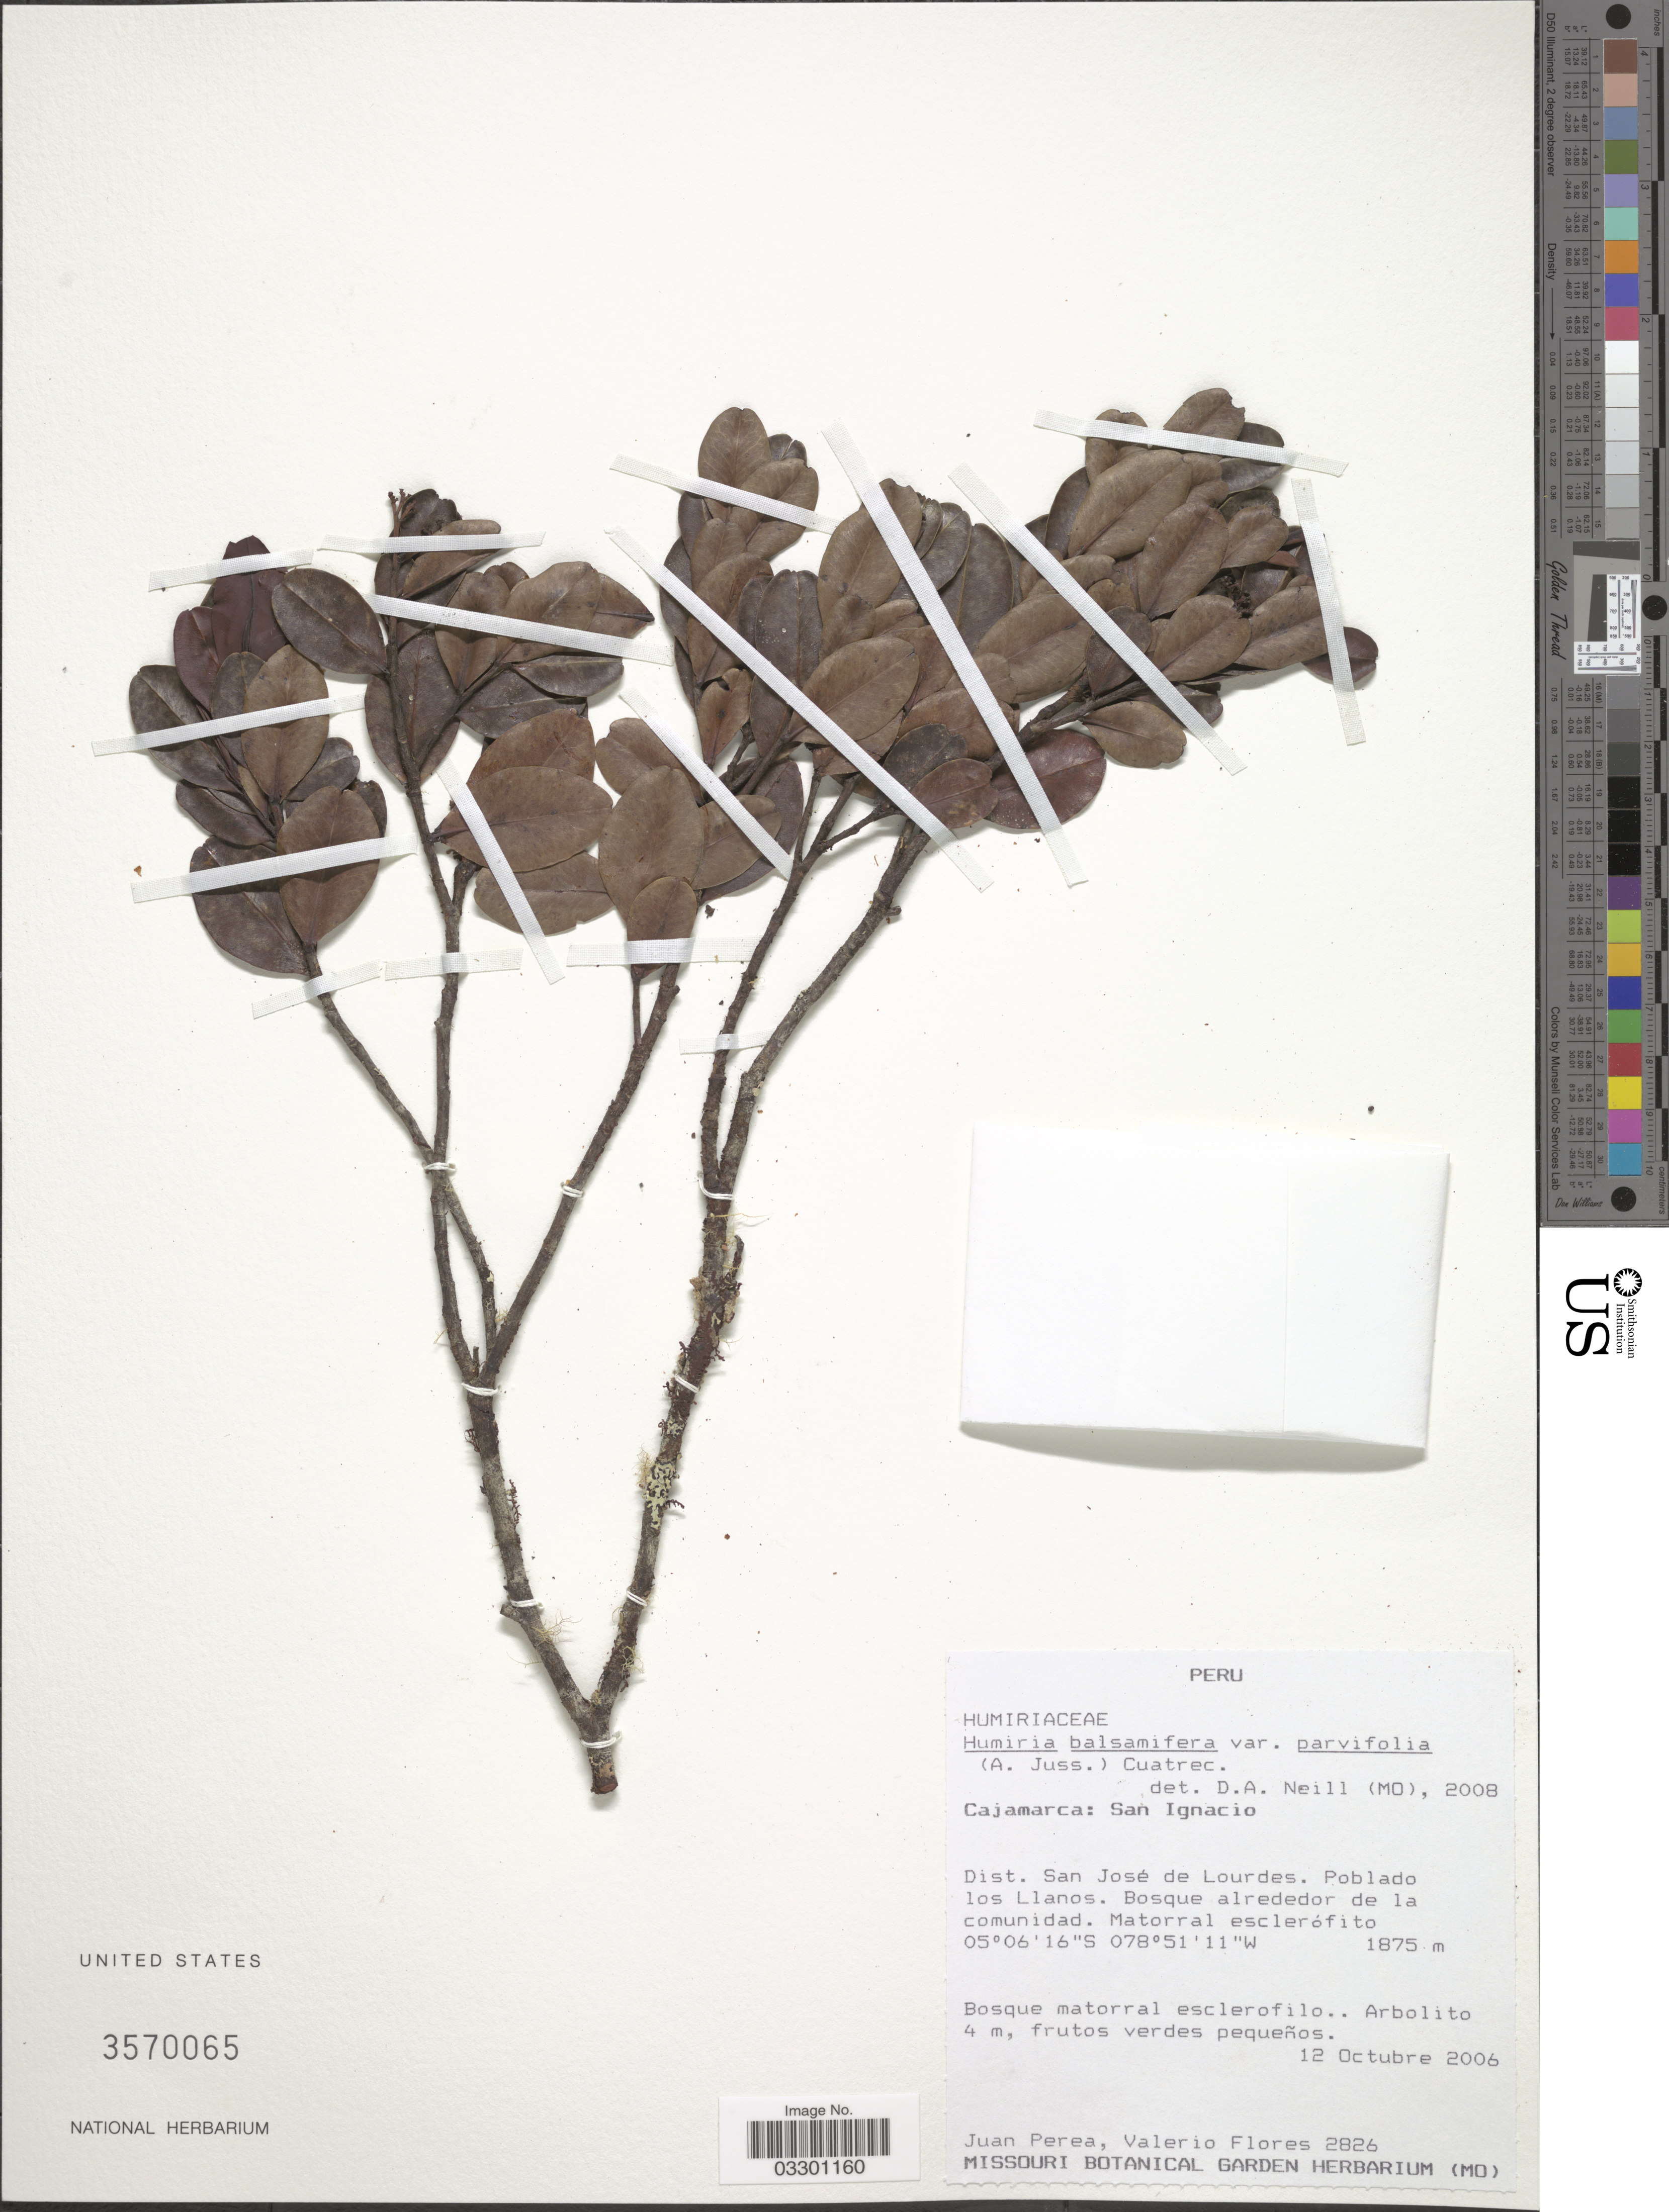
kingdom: Plantae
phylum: Tracheophyta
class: Magnoliopsida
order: Malpighiales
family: Humiriaceae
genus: Humiria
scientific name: Humiria balsamifera var. parvifolia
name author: (A. Juss.) Cuatrec.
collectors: J. Perea & V. Flores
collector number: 2826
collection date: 2006-10-12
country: Peru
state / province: Cajamarca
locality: San Ignacio. Dist. San José de Lourdes. Poblado los Llanos. Bosque alrededor de la comunidad.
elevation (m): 1875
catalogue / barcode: US 3570065